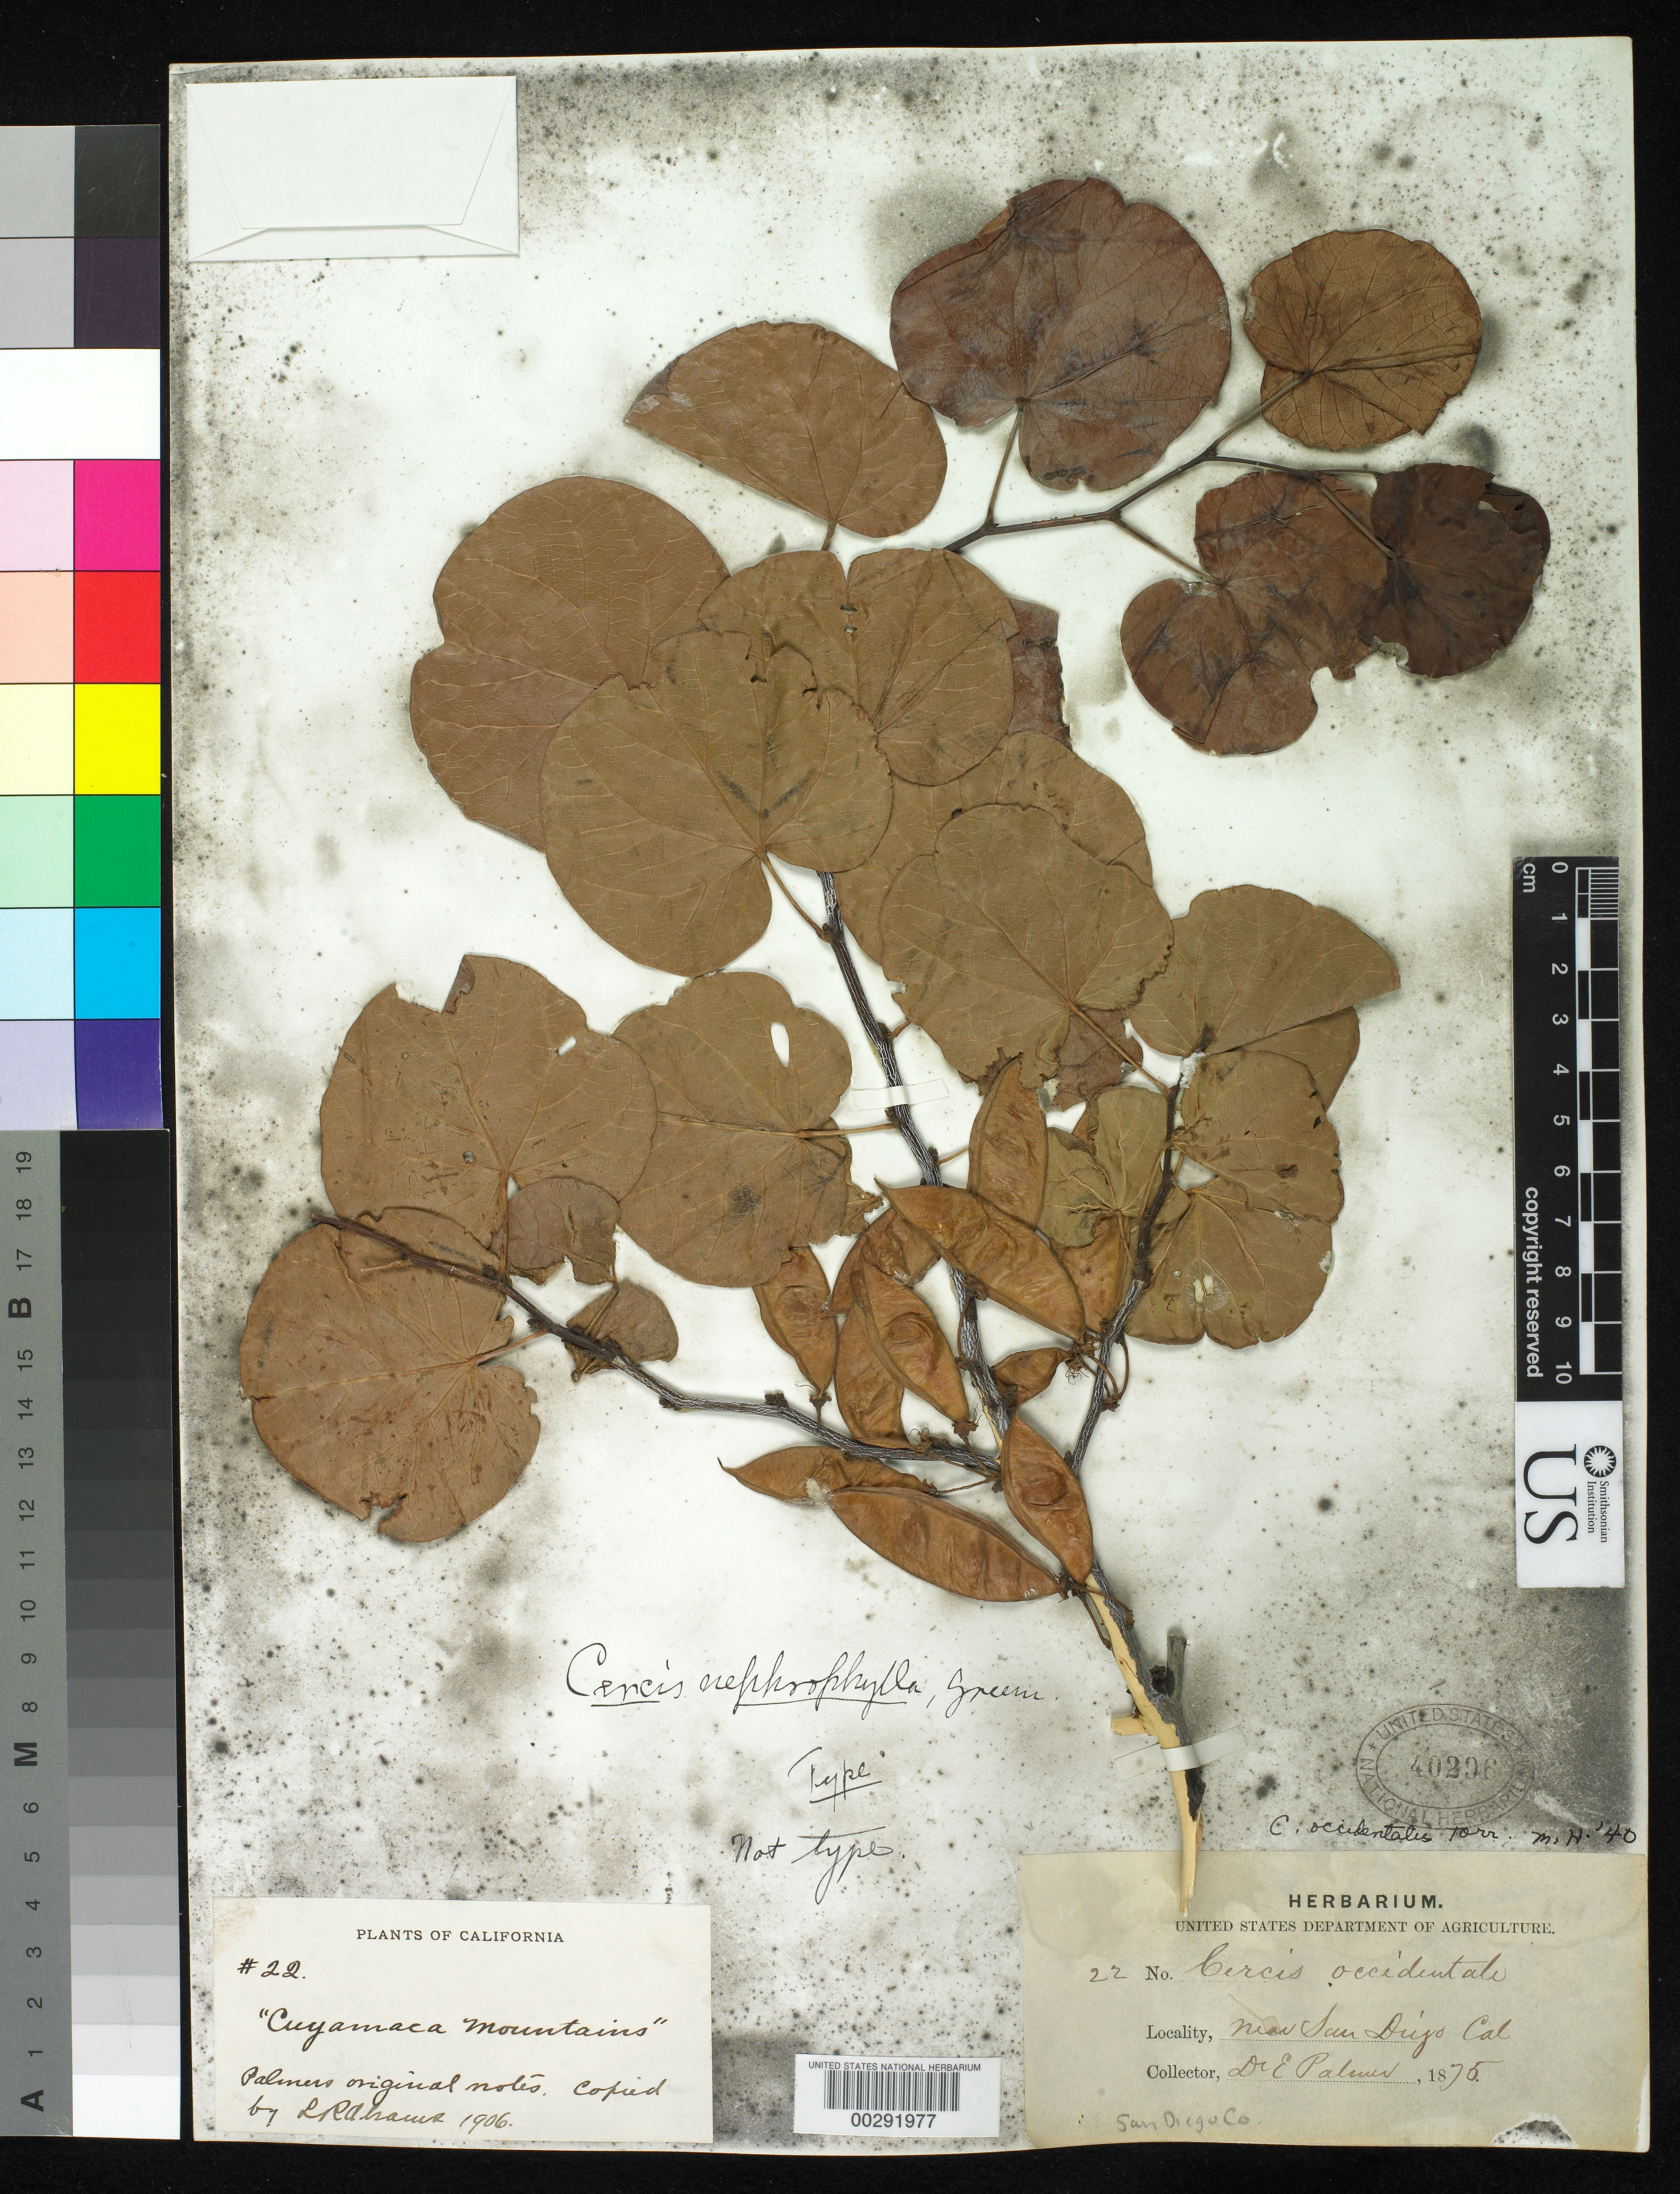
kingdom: Plantae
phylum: Tracheophyta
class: Magnoliopsida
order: Fabales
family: Fabaceae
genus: Cercis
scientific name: Cercis nephrophylla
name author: Greene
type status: Syntype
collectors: E. Palmer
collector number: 22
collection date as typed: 1875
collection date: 1875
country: United States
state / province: California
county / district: San Diego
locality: Near san diego; "cuyamaca mountains"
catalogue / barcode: US 40296